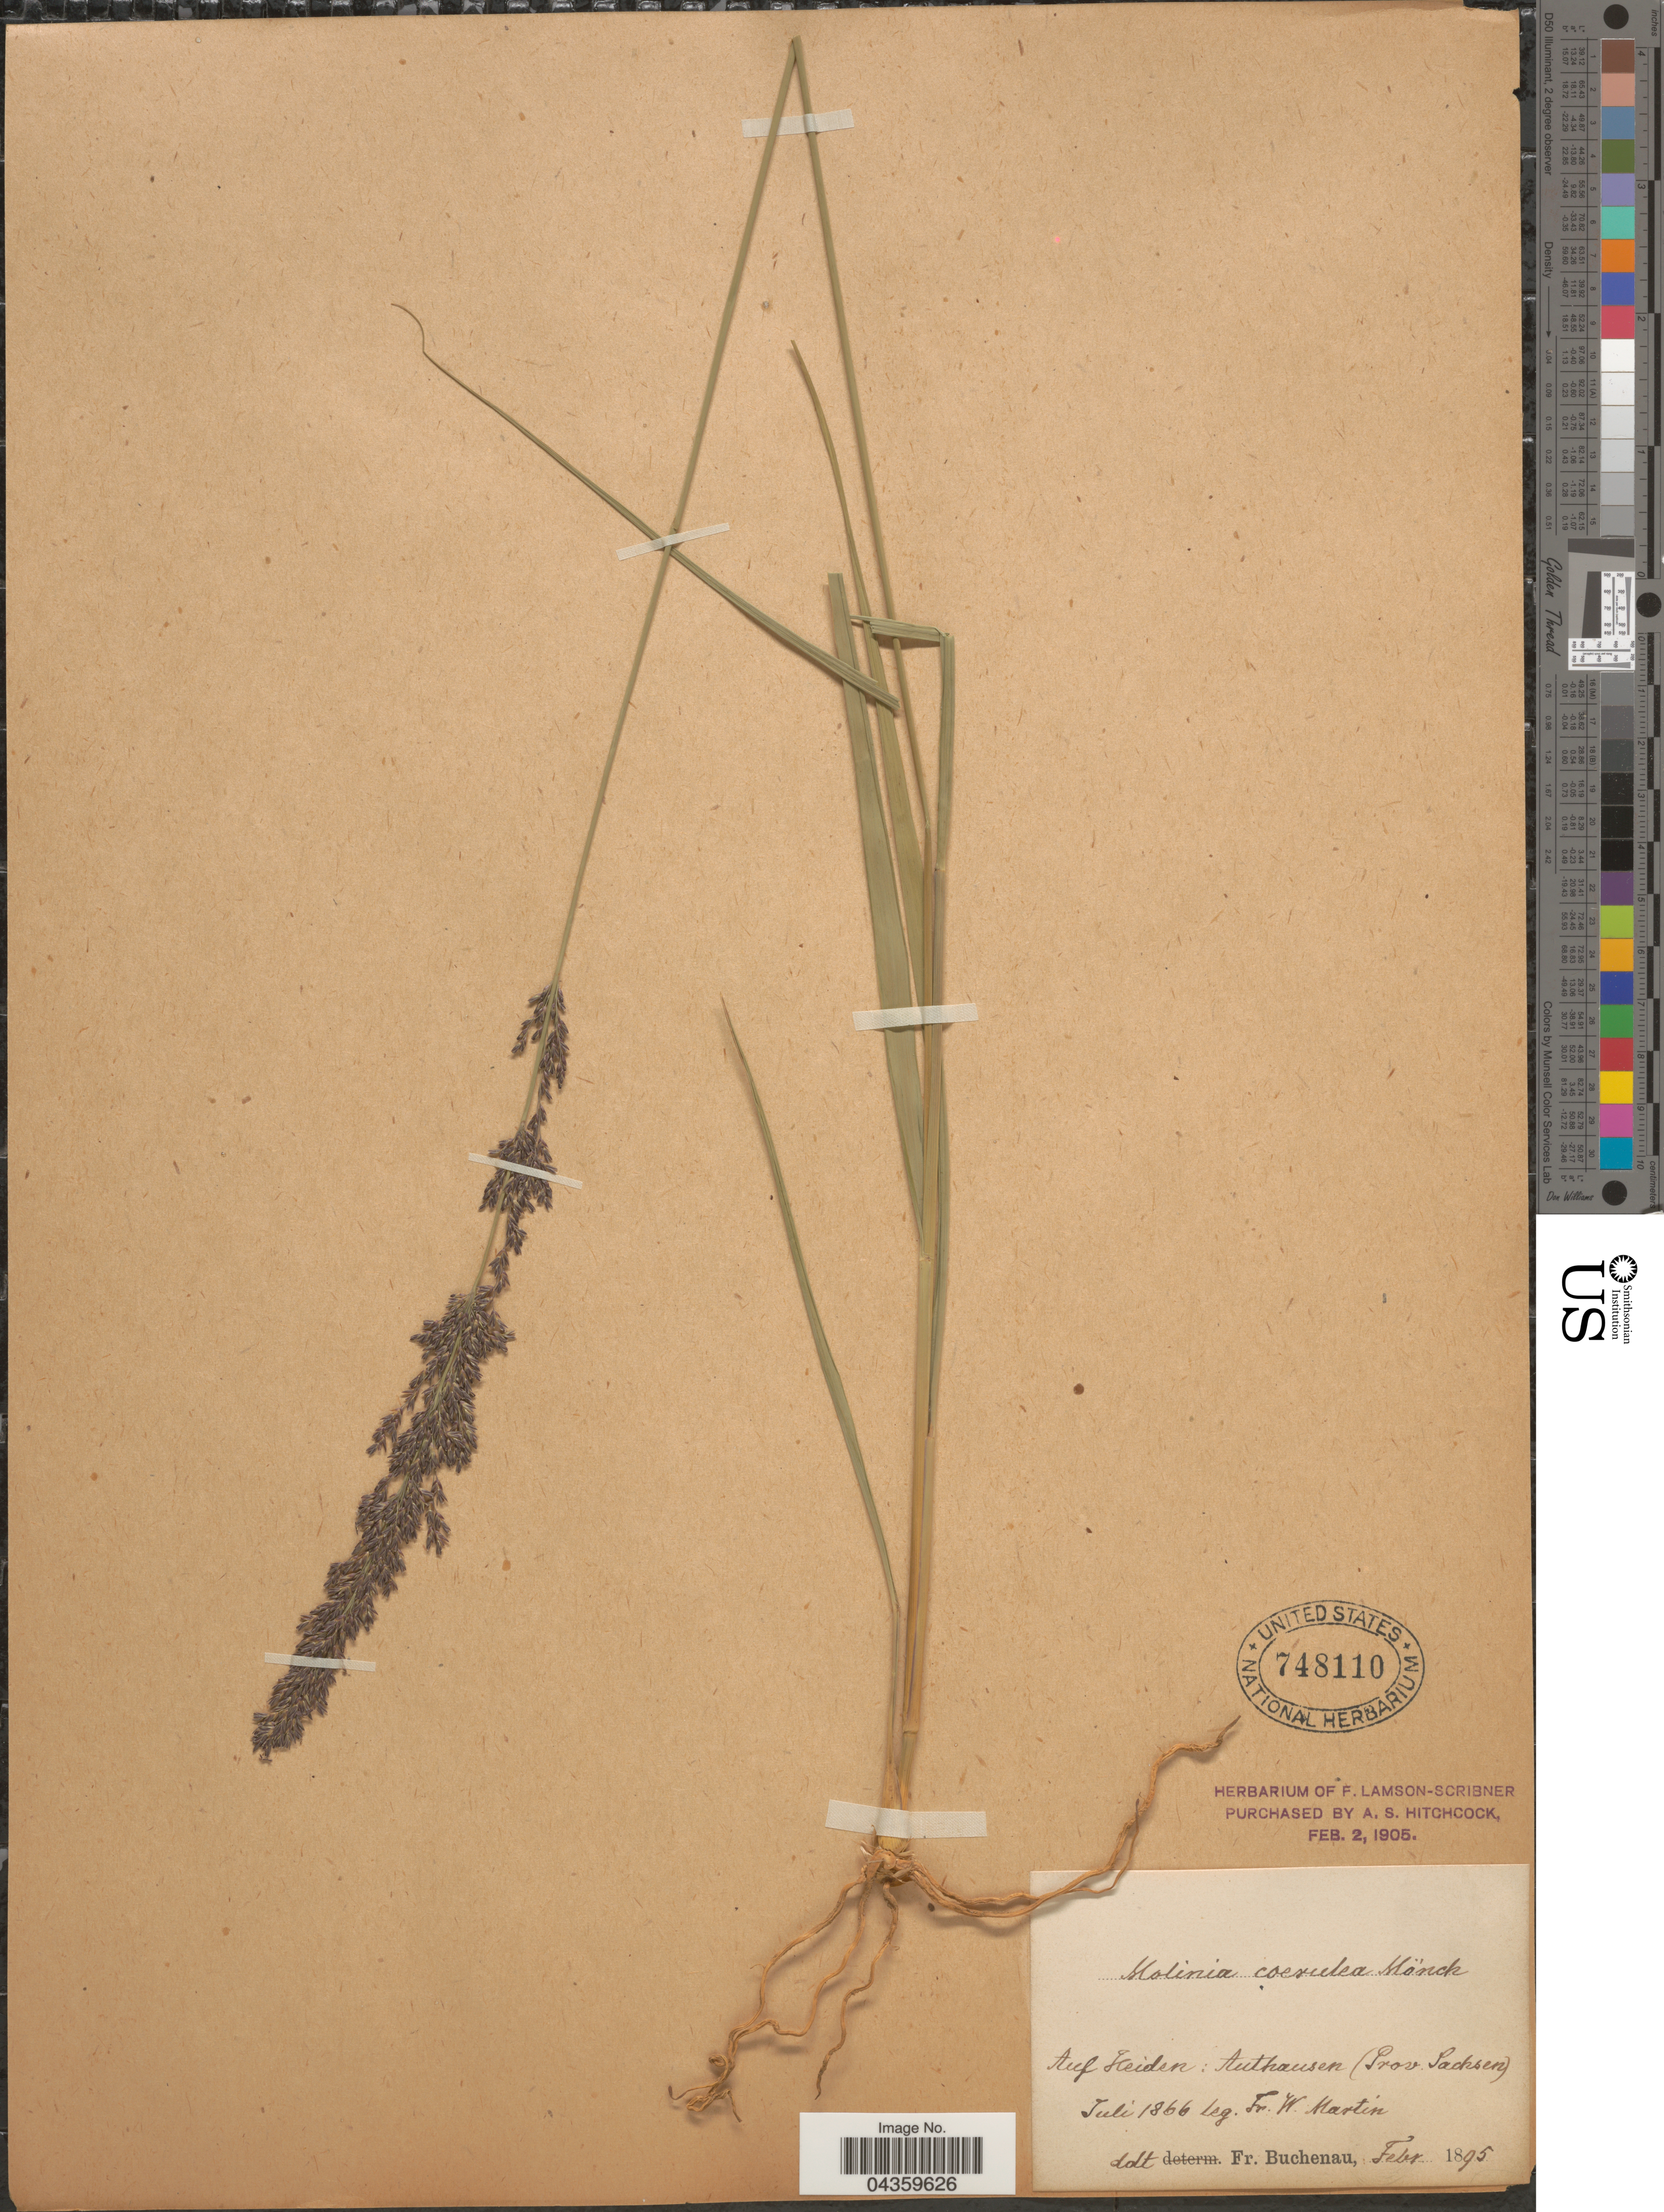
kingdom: Plantae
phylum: Tracheophyta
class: Liliopsida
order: Poales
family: Poaceae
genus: Molinia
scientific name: Molinia caerulea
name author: (L.) Moench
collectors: F. Martin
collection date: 1866-07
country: Germany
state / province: Sachsen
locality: Auf Heiden: Authausen.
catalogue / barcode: US 748110